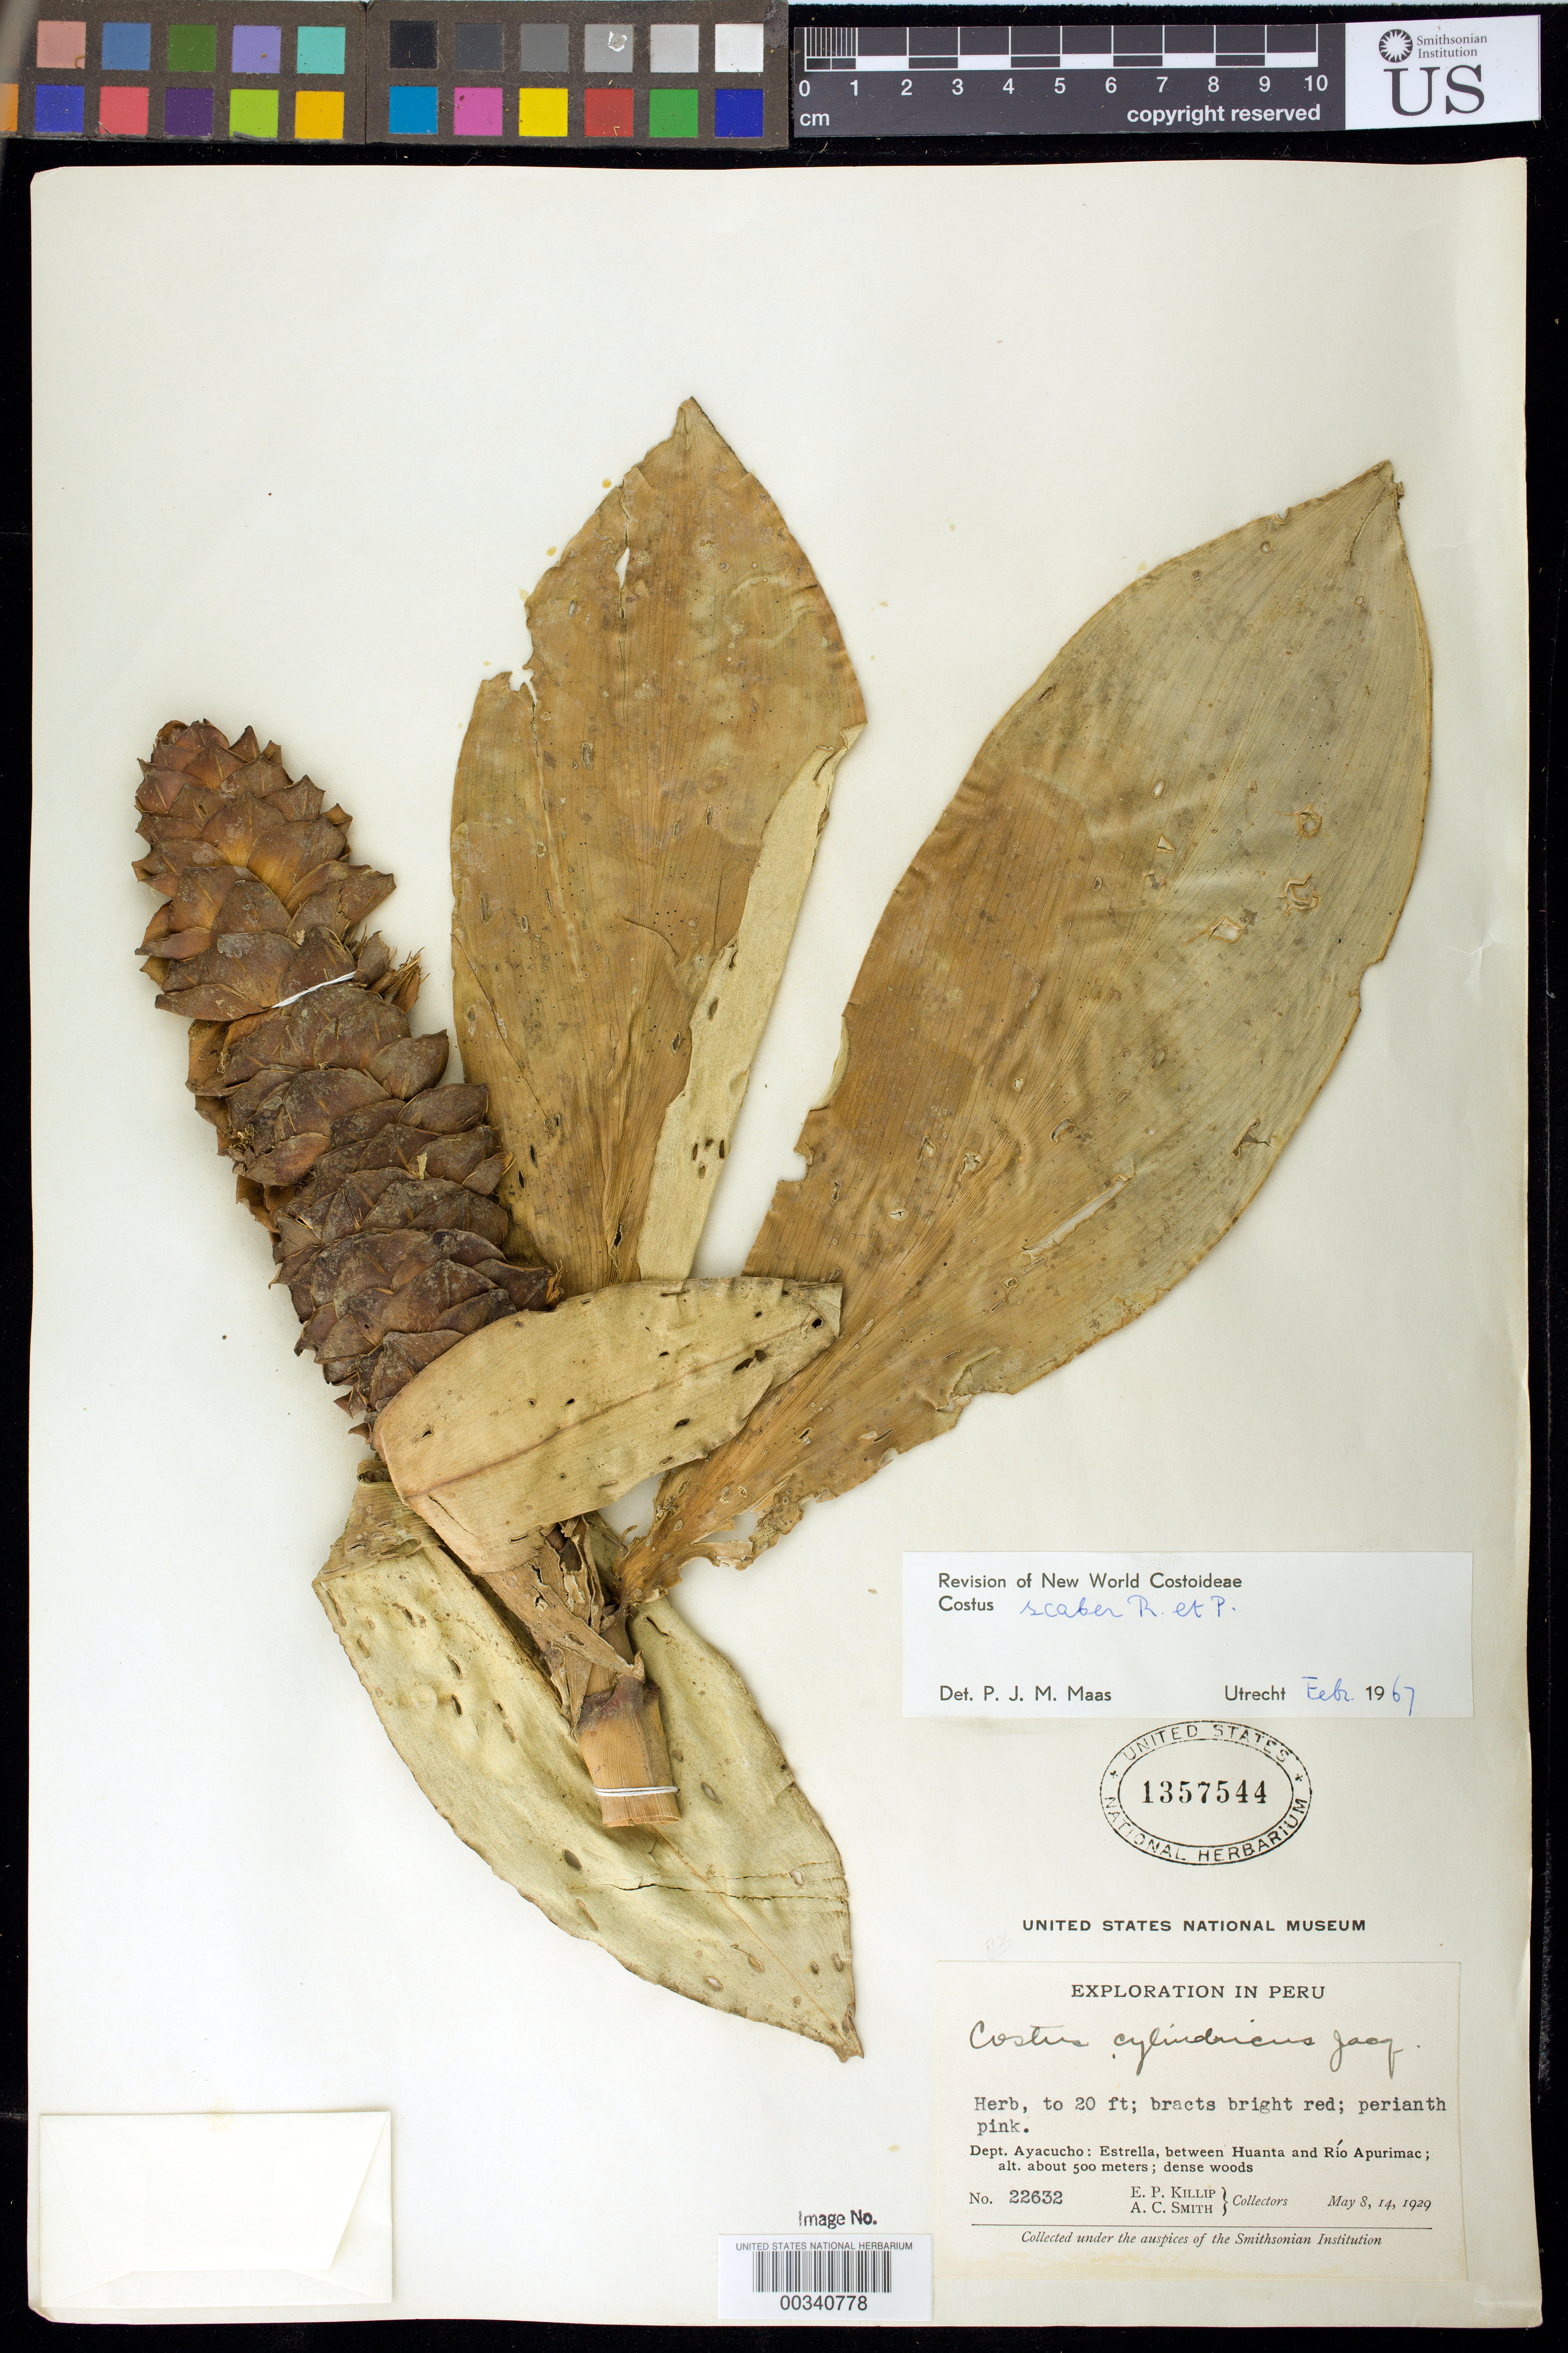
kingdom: Plantae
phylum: Tracheophyta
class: Liliopsida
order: Zingiberales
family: Costaceae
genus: Costus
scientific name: Costus scaber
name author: Ruiz & Pav.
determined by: Maas, Paul J. M.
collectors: E. P. Killip & A. C. Smith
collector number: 22632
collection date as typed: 08 May 1929 and 14 May 1929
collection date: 1929-05-08,1929-05-14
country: Peru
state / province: Ayacucho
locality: Estrella, between Huanta and Río Apurímac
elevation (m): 500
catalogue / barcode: US 1357544